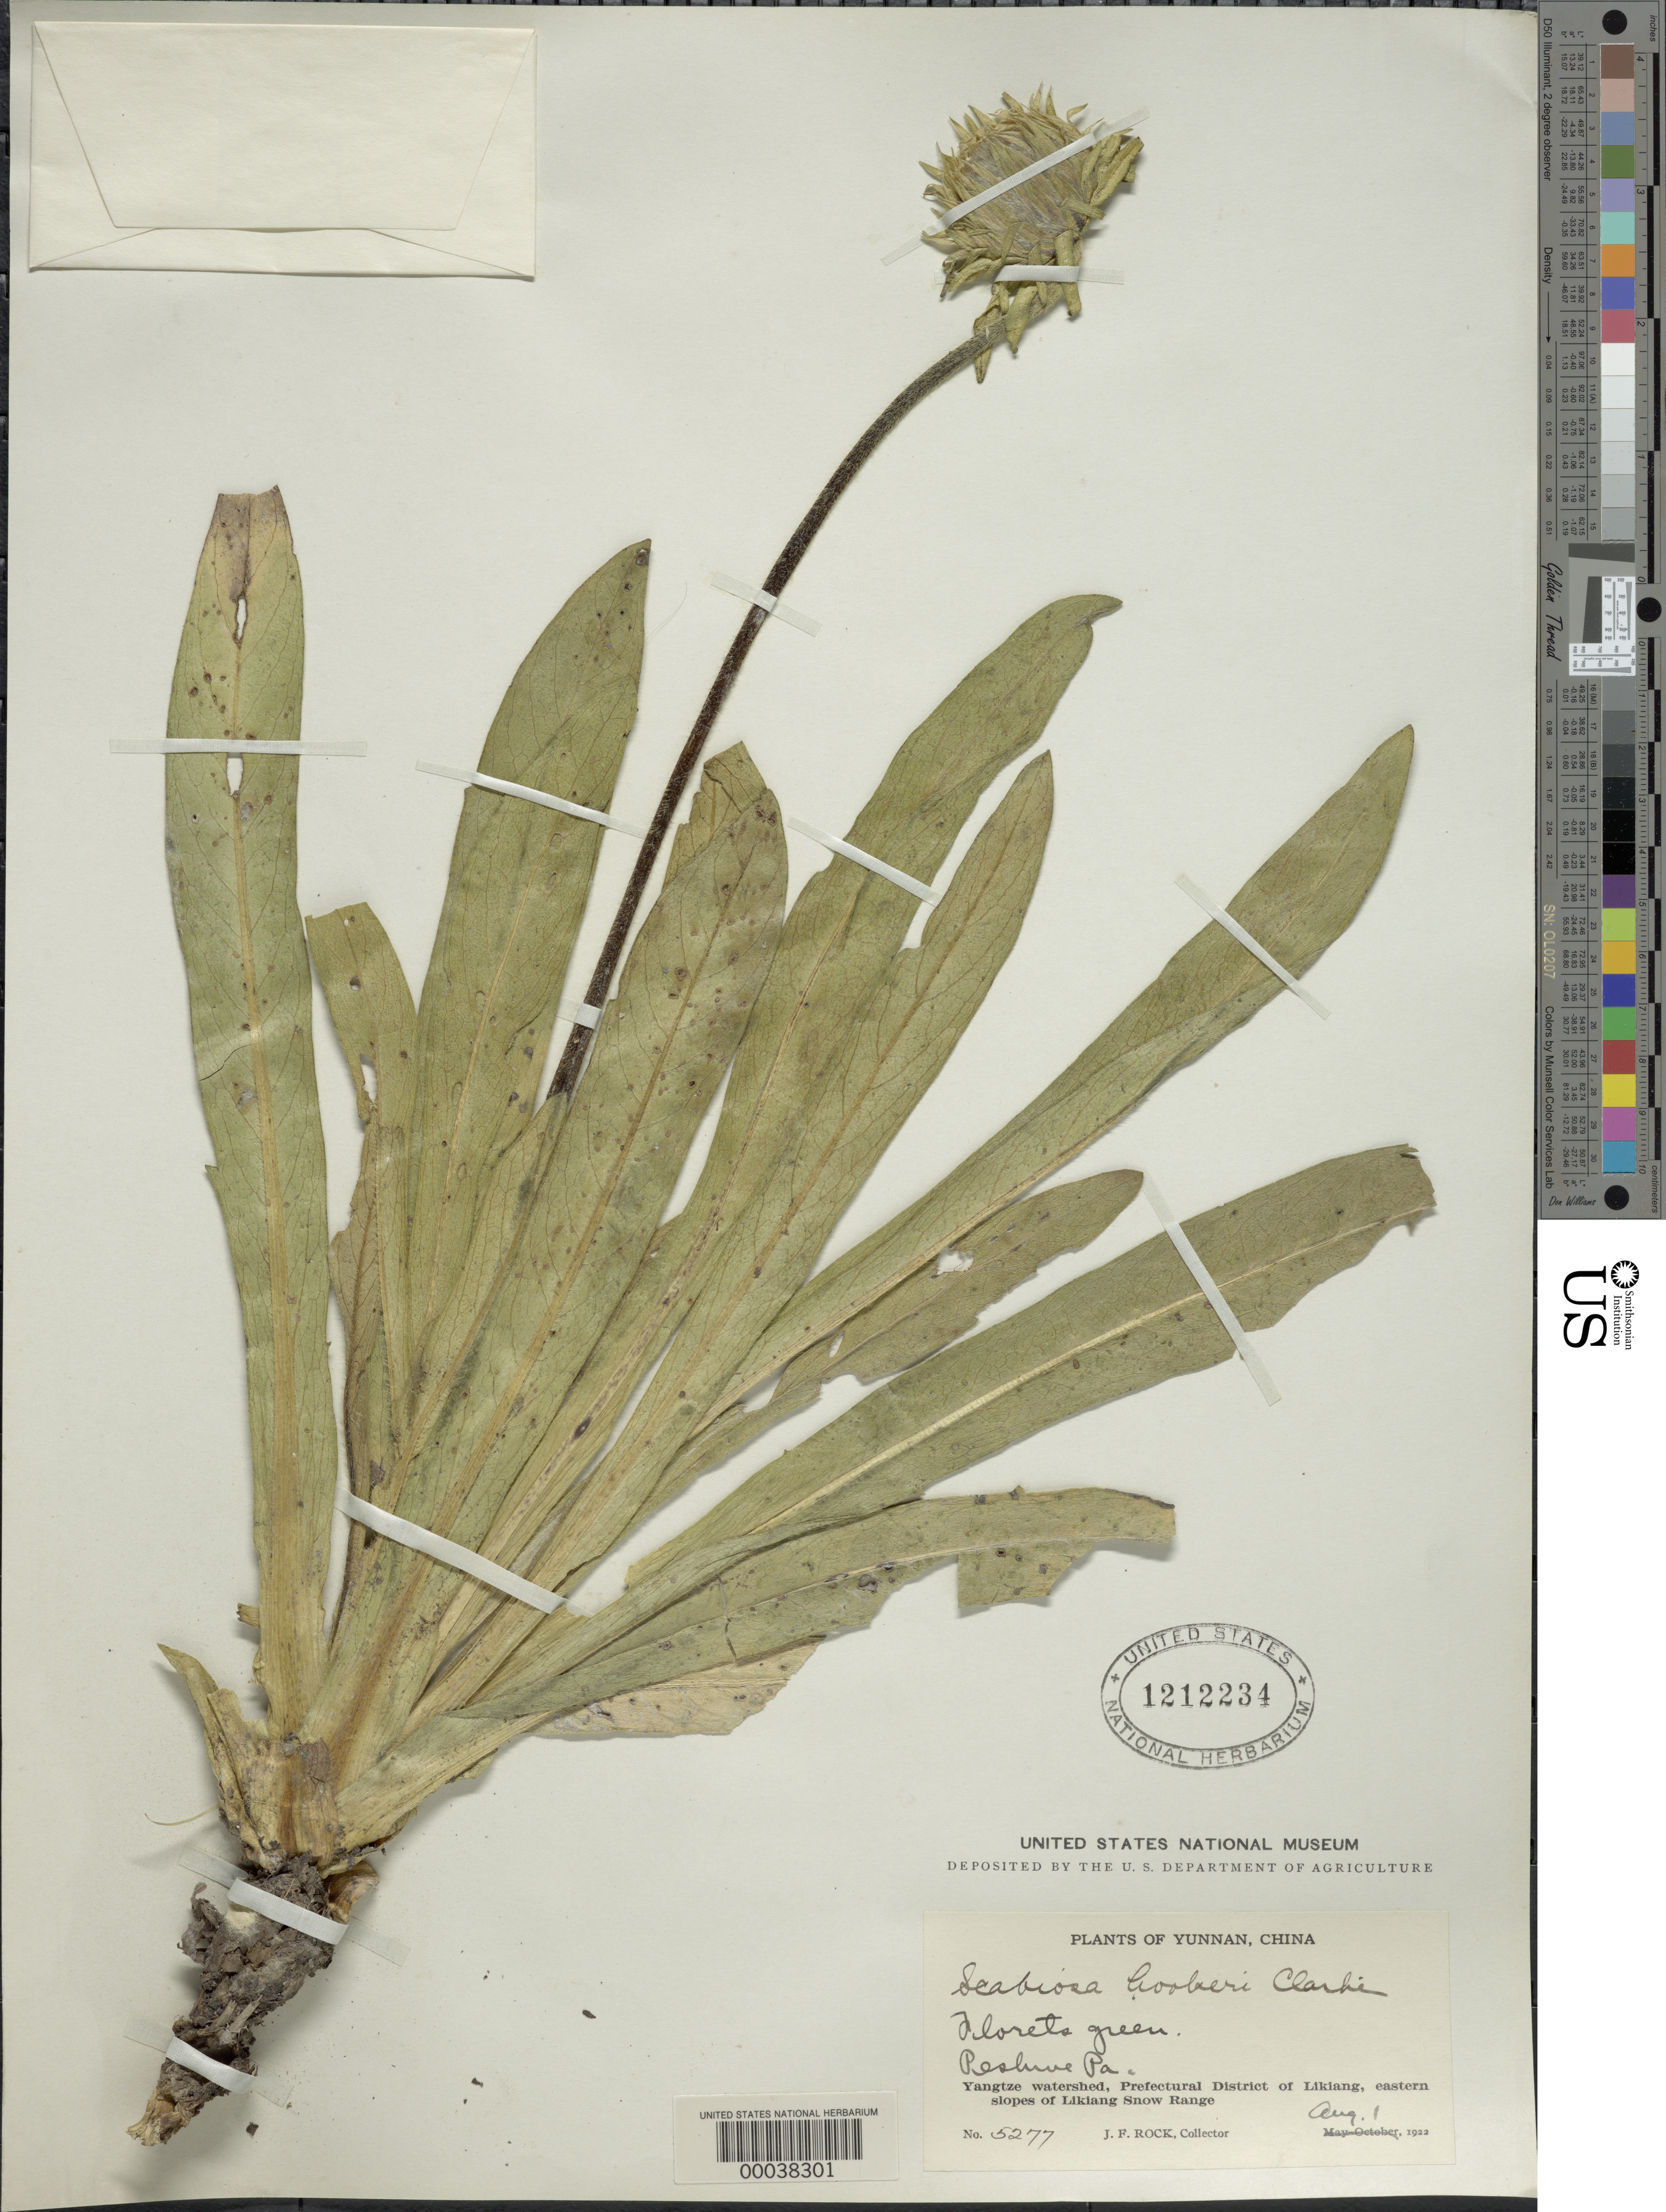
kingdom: Plantae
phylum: Tracheophyta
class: Magnoliopsida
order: Dipsacales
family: Caprifoliaceae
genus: Pterocephalus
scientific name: Pterocephalus hookeri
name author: C.B. Clarke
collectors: J. F. Rock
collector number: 5277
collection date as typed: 01 Aug 1922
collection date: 1922-08-01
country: China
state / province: Yunnan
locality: Yangtze watershed, Prefectural Dist. of Likiang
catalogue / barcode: US 1212234